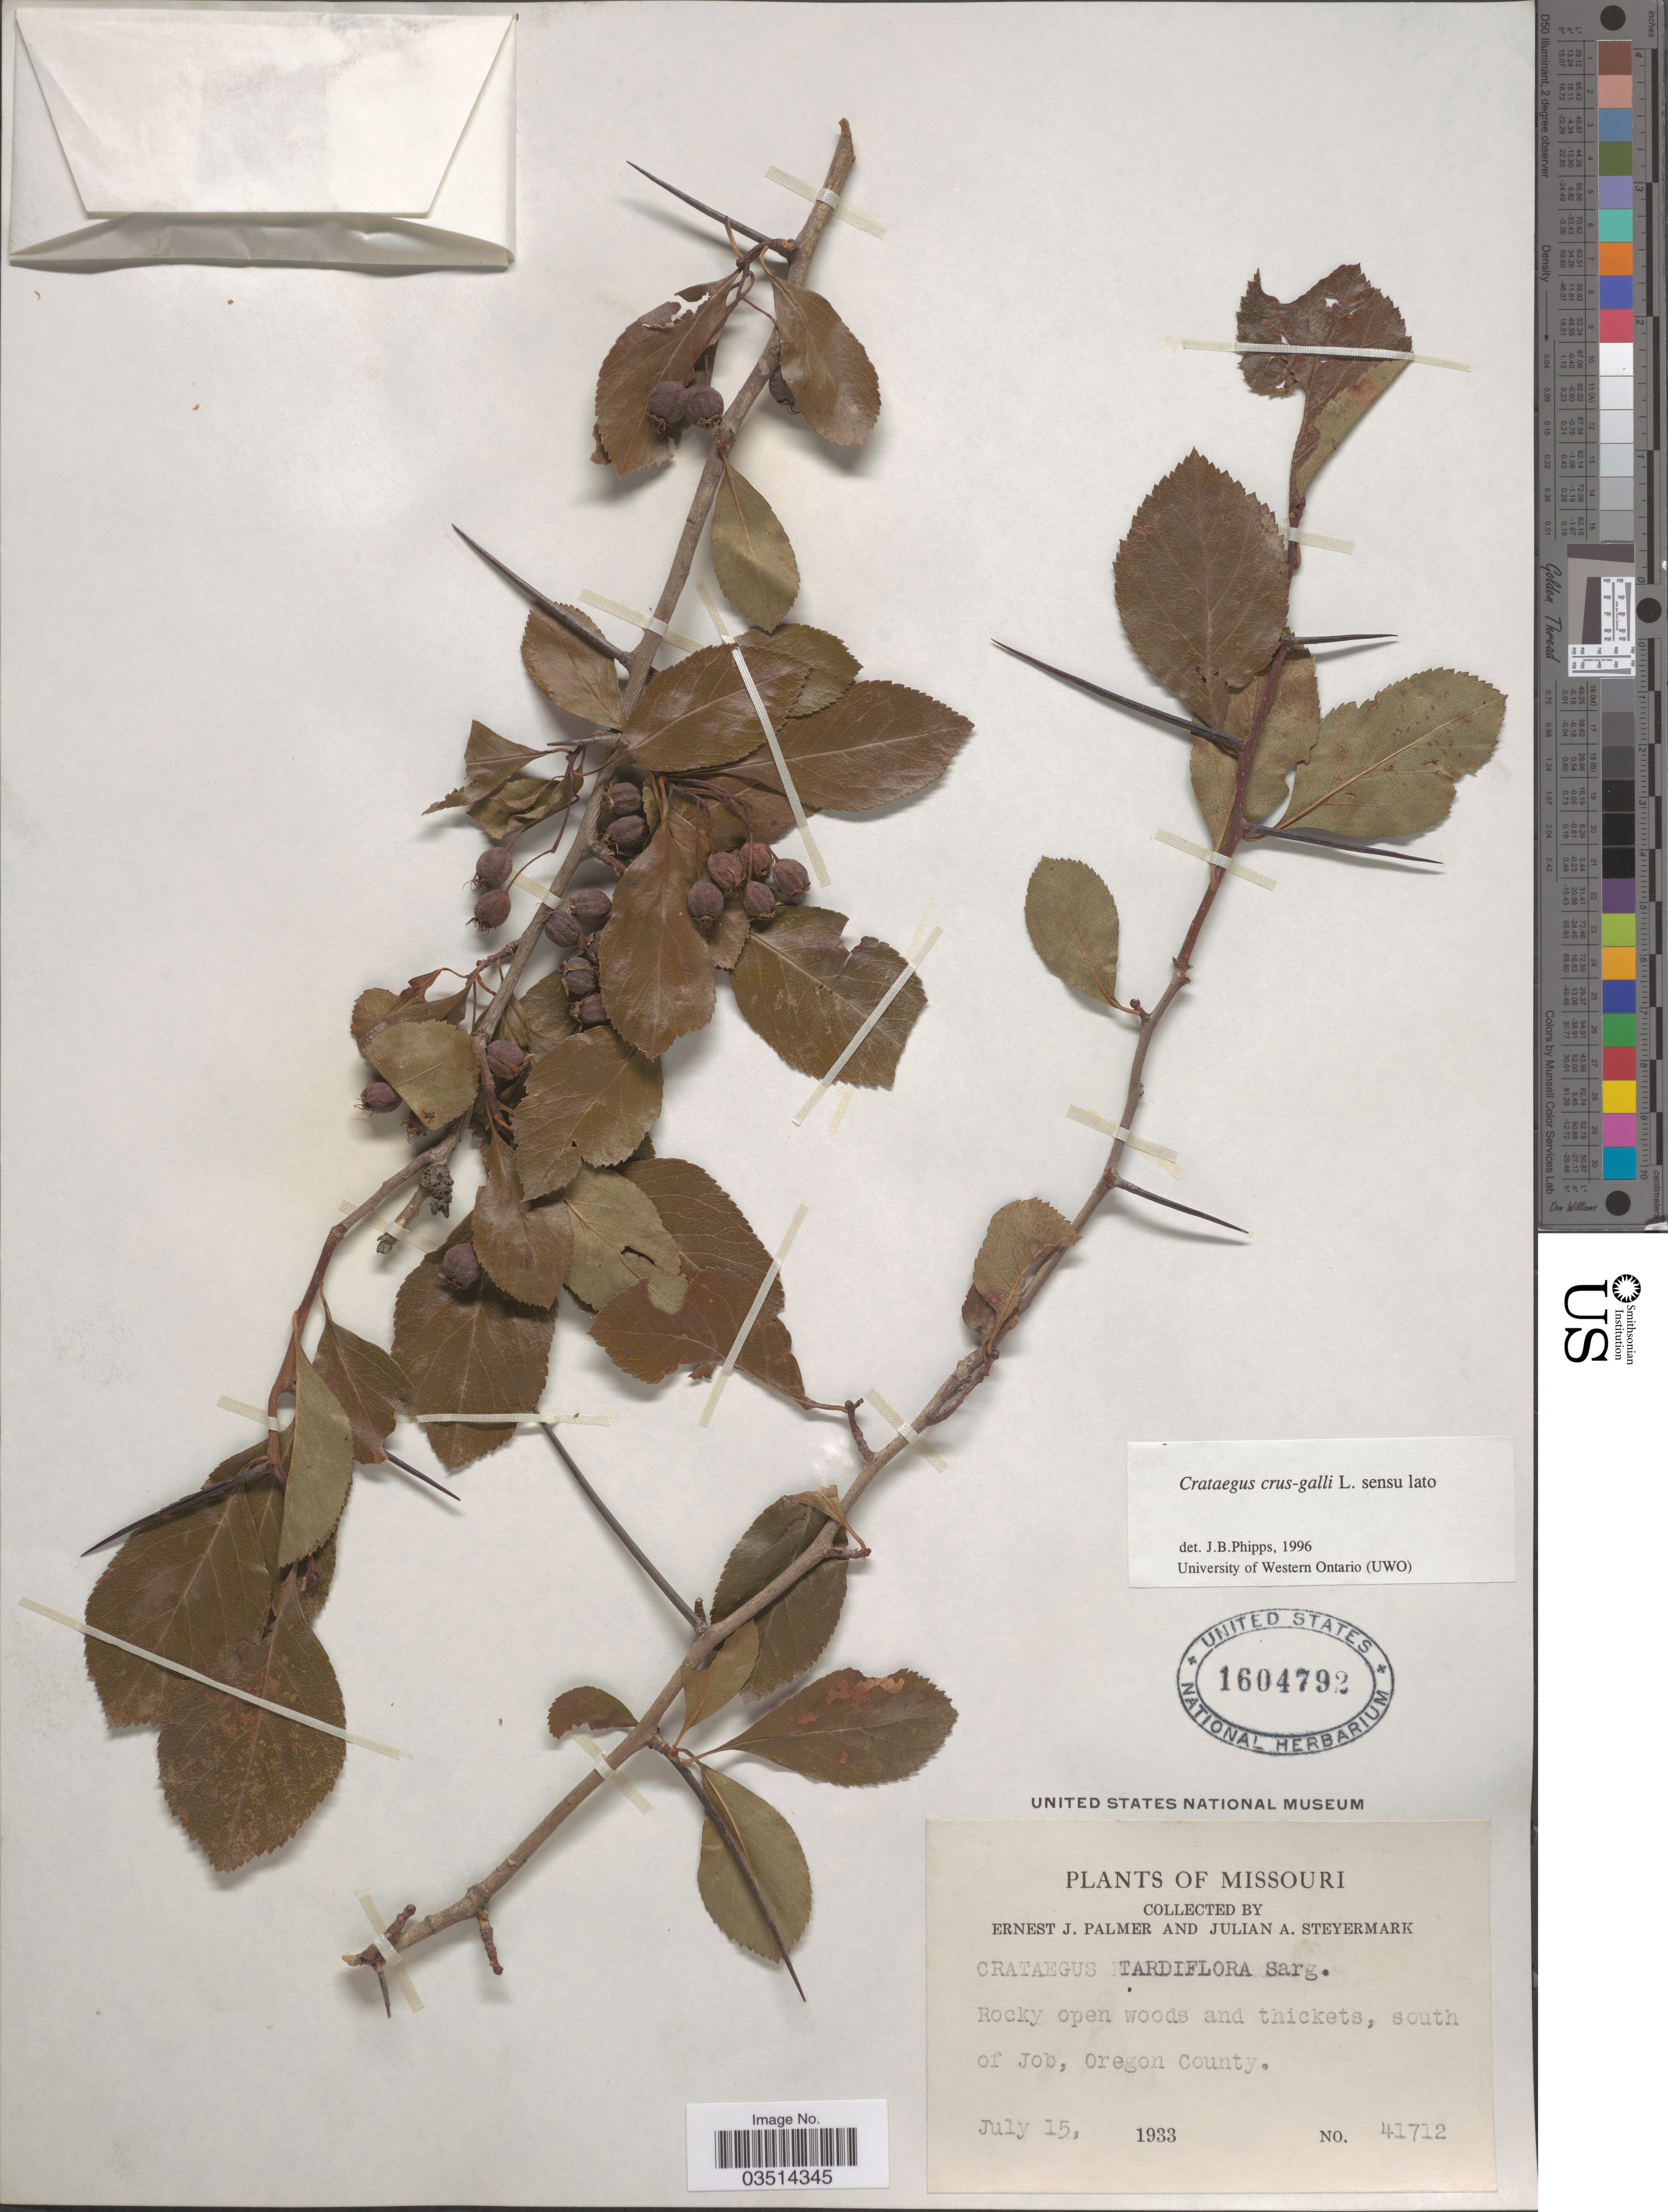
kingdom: Plantae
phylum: Tracheophyta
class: Magnoliopsida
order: Rosales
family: Rosaceae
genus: Crataegus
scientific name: Crataegus crus-galli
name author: L.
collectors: E. J. Palmer & J. Steyermark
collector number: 41712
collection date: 1933-07-15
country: United States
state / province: Missouri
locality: South of Job, Oregon County.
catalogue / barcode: US 1604792